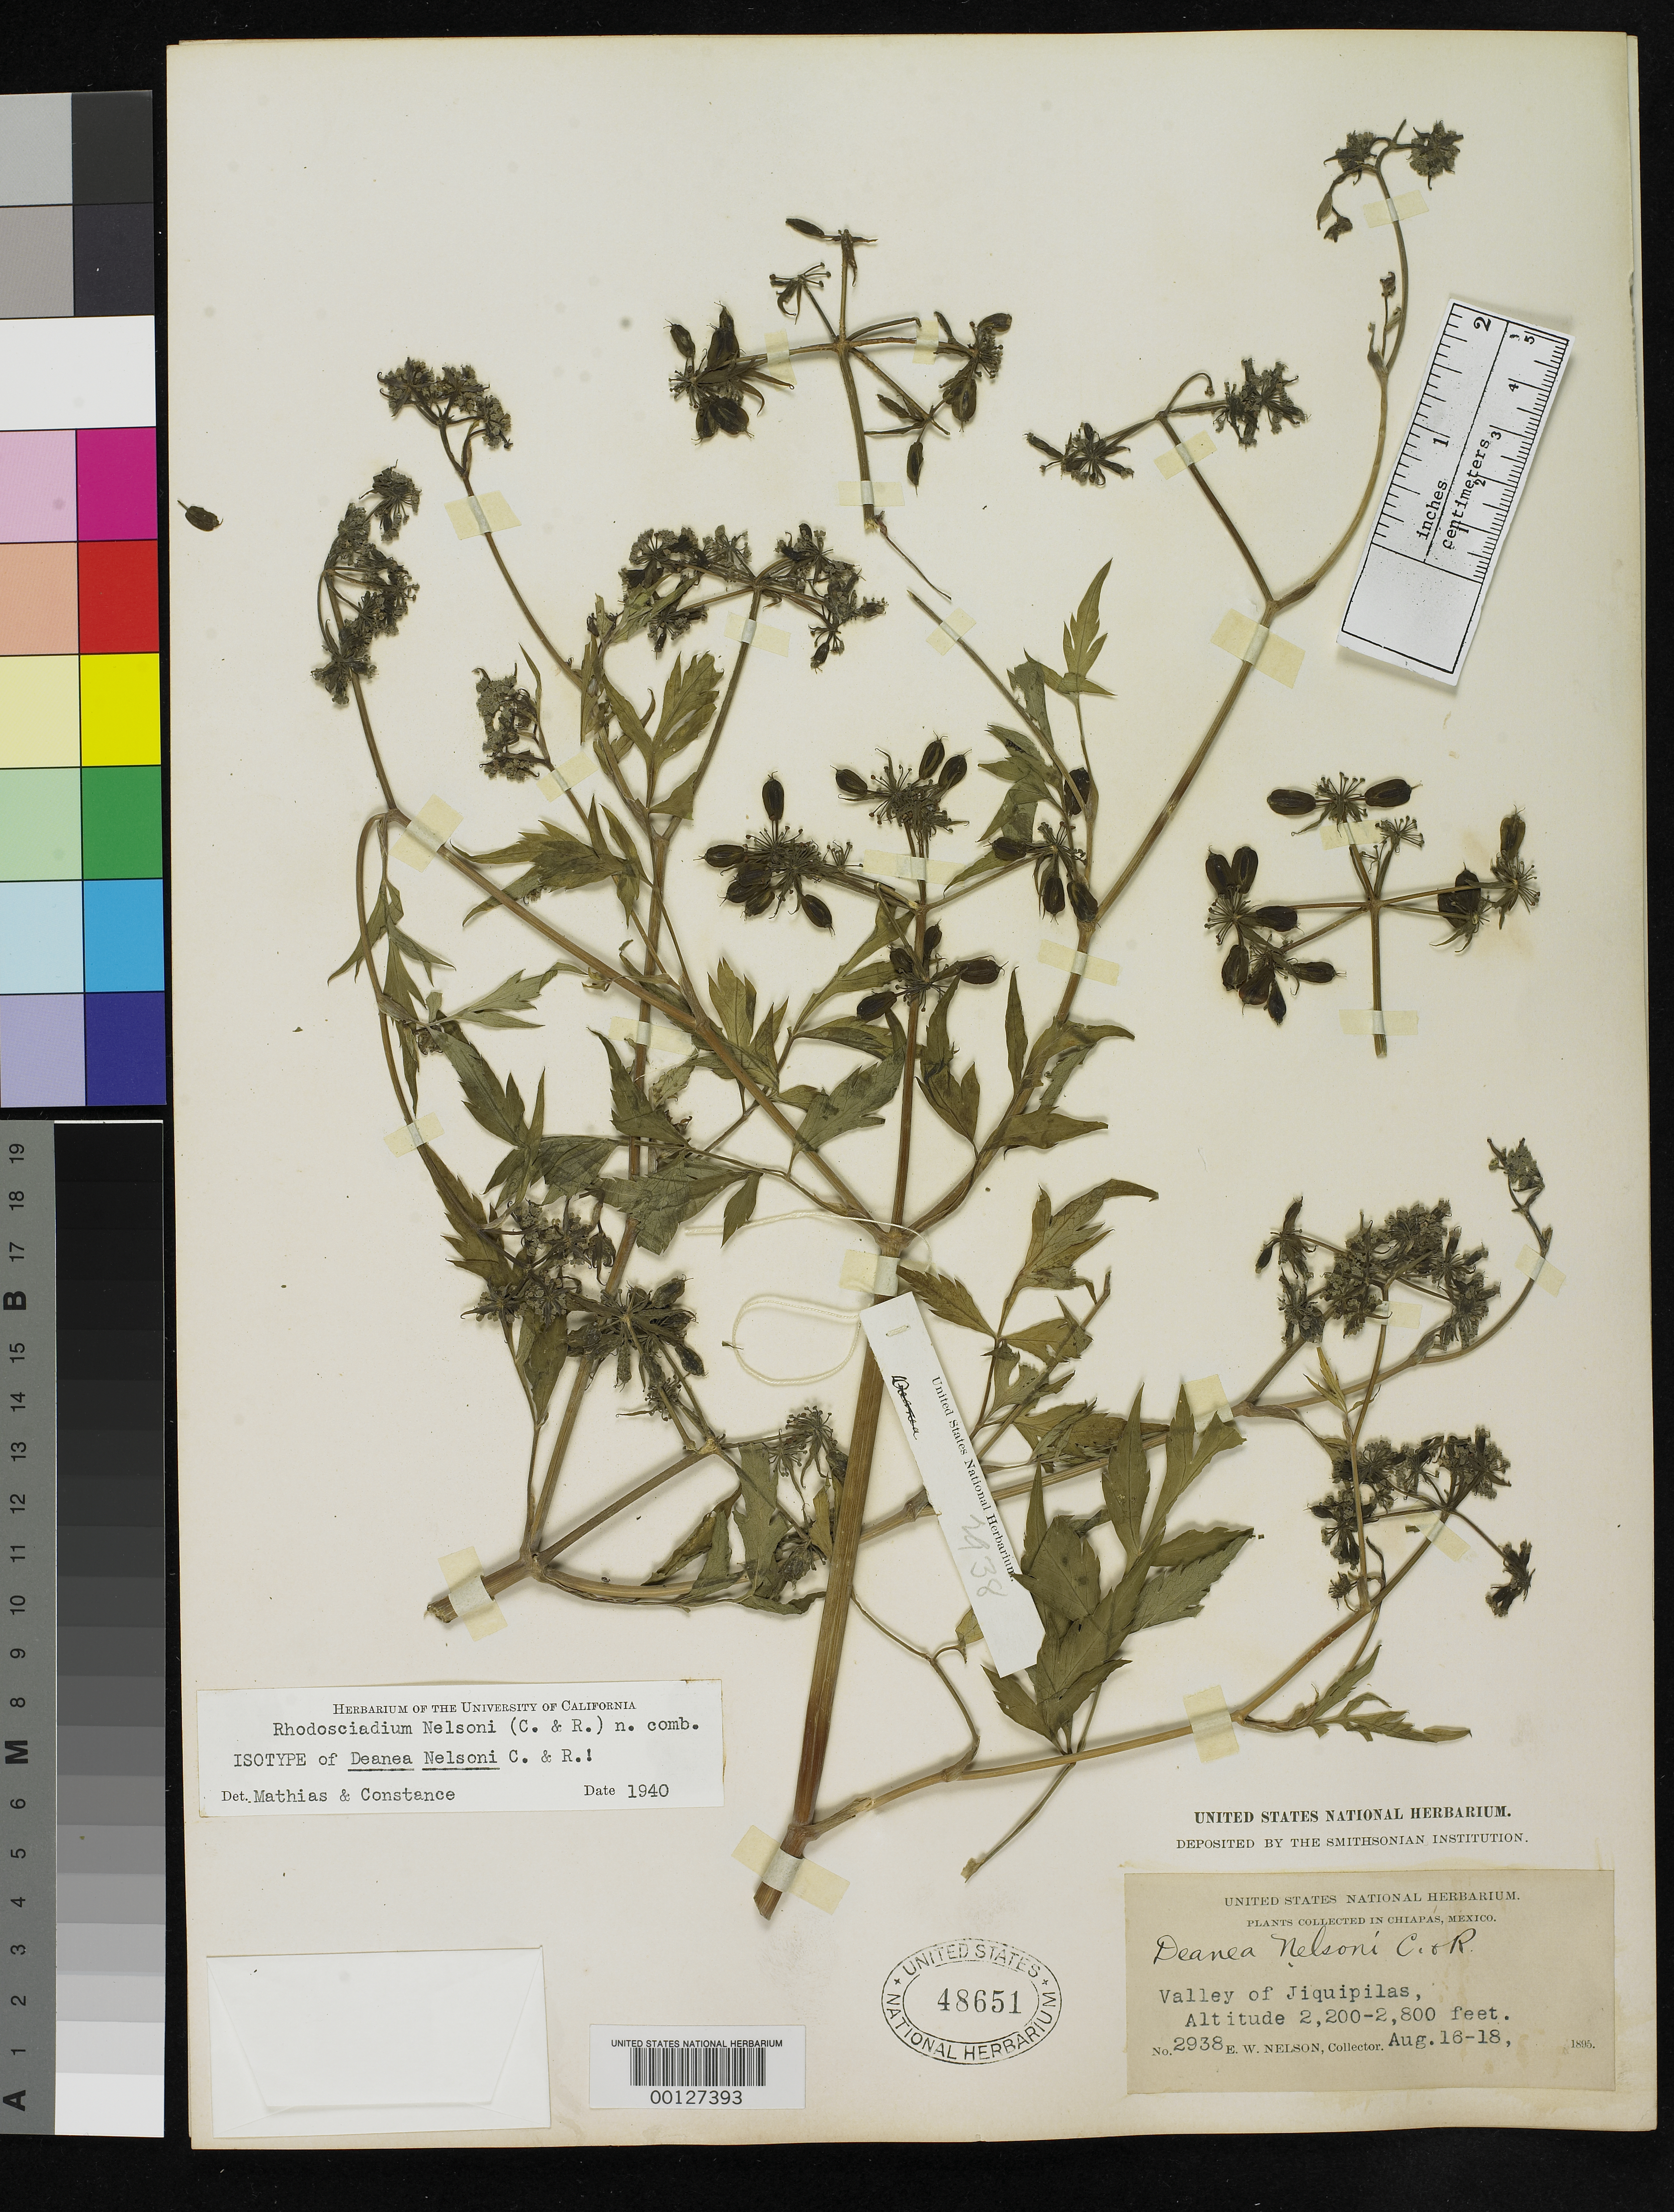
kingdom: Plantae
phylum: Tracheophyta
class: Magnoliopsida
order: Apiales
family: Apiaceae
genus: Deanea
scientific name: Deanea nelsonii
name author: J.M. Coult. & Rose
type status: Isotype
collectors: E. W. Nelson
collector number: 2938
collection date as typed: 16 Aug 1895 to 18 Aug 1895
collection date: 1895-08-16/1895-08-18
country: Mexico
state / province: Chiapas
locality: Valley of Jiquipilas.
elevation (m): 671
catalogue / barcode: US 48651